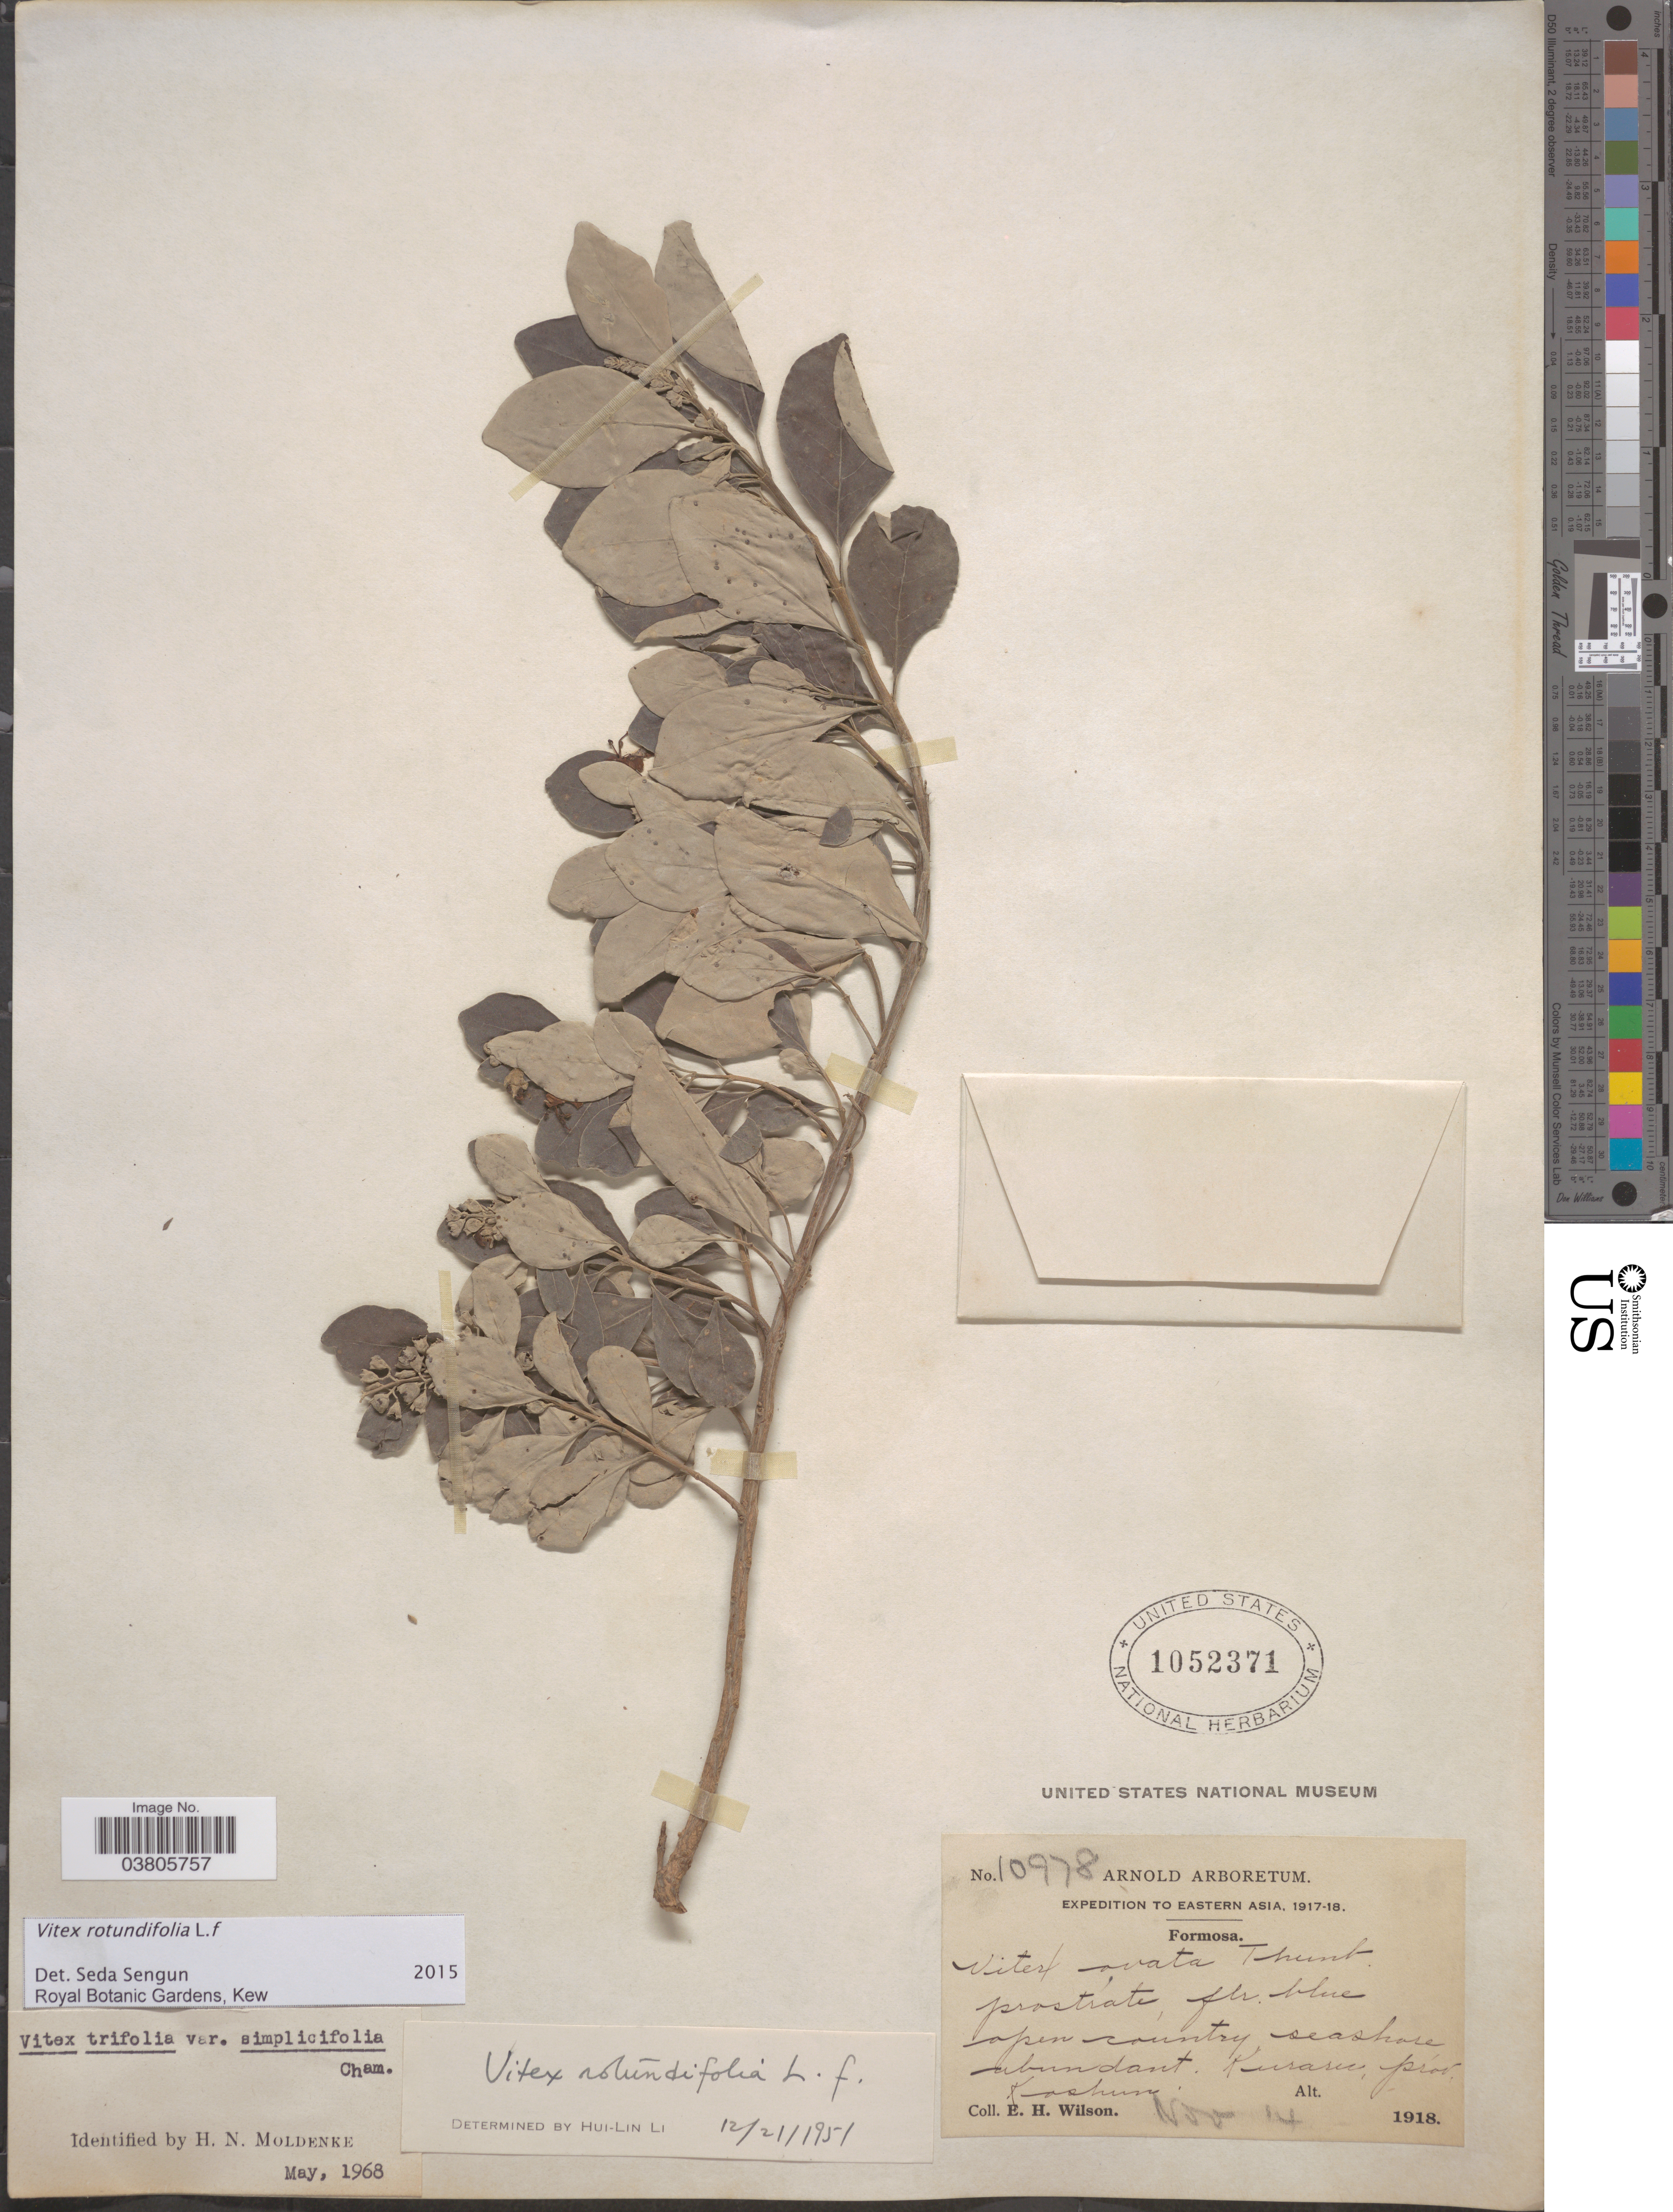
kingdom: Plantae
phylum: Tracheophyta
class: Magnoliopsida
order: Lamiales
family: Lamiaceae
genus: Vitex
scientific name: Vitex rotundifolia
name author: L. f.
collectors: E. Wilson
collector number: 10978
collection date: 1918-11-14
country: Taiwan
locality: Eastern Asia. Formosa. Kuraru, prov. Kashun.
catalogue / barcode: US 1052371